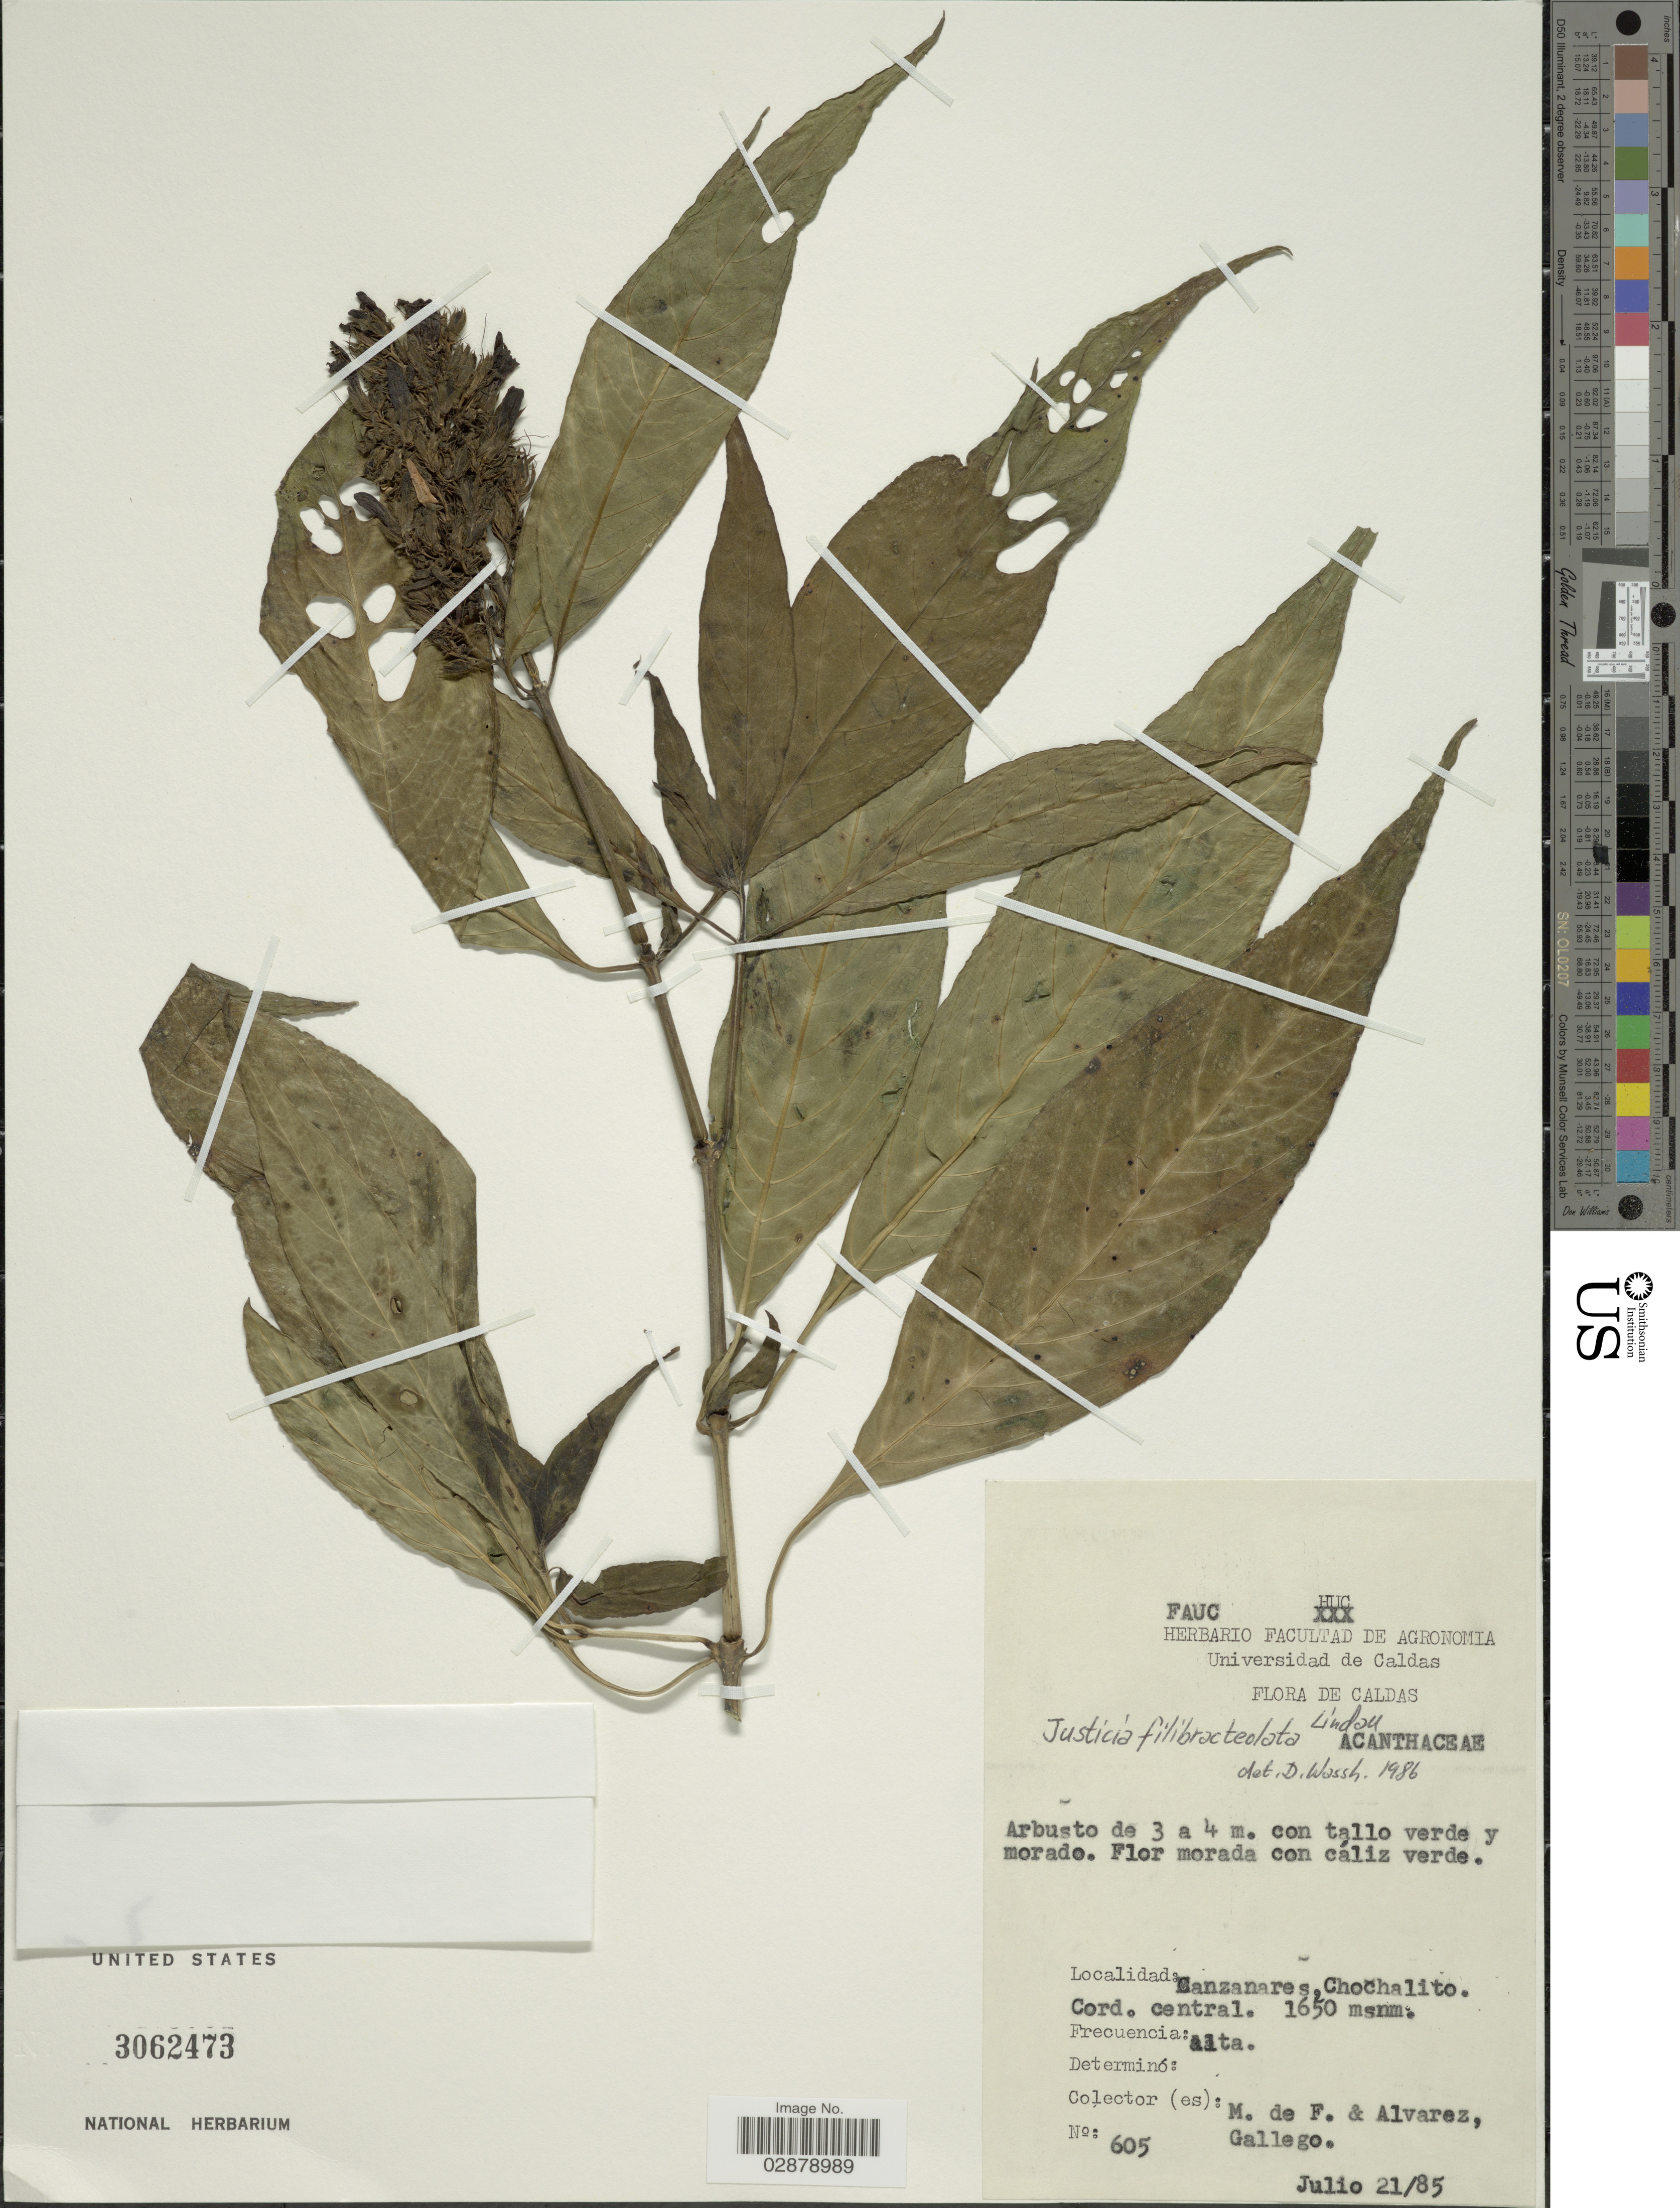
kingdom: Plantae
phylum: Tracheophyta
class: Magnoliopsida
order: Lamiales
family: Acanthaceae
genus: Justicia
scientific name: Justicia filibracteolata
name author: Lindau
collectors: M. De F. & A. Gallego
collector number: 605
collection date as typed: Transcribed d/m/y: 21/7/85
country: Colombia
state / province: Caldas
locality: Canzanares, Chochalito. Cord. Central.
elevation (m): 1650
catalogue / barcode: US 3062473